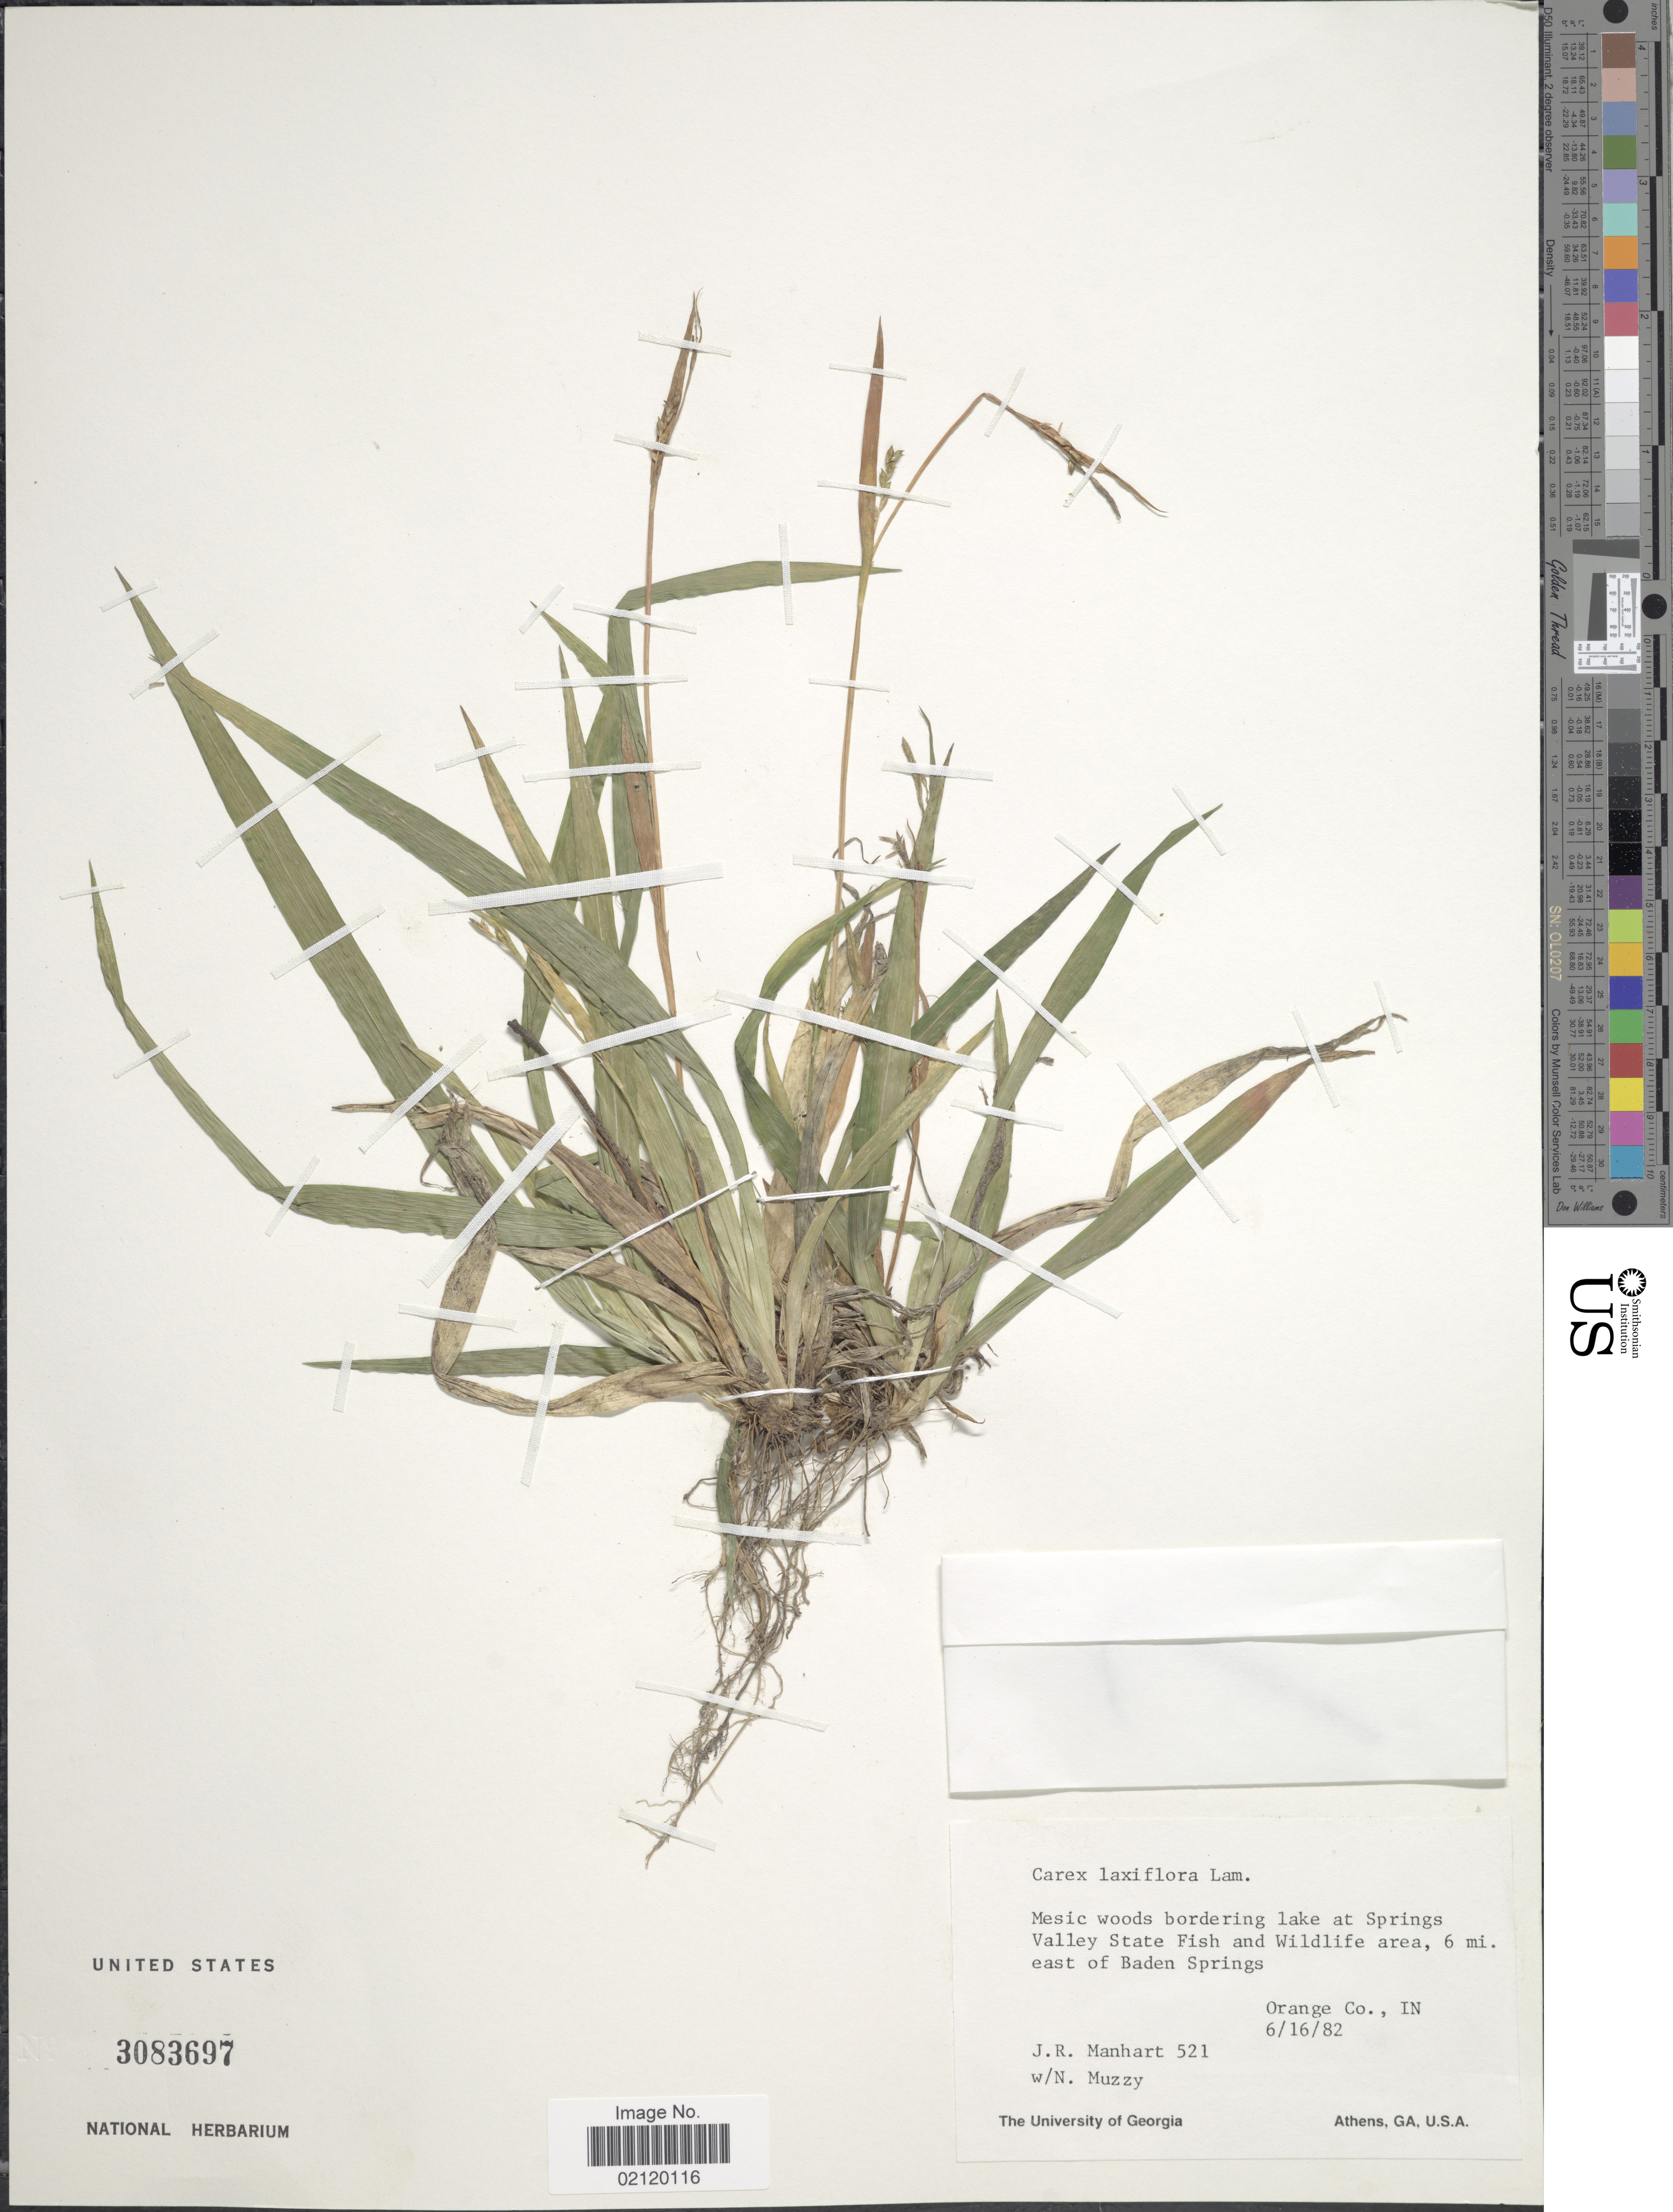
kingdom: Plantae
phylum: Tracheophyta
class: Liliopsida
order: Poales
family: Cyperaceae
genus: Carex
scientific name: Carex laxiflora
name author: Lam.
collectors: J. Manhart & N. Muzzy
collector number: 521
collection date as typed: Transcribed d/m/y: 16/6/82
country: United States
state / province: Indiana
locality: Mesic woods bordering lake at Springs Valley State Fish and Wildlife area, 6 mi. east of Baden Springs. Orange Co., In.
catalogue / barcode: US 3083697